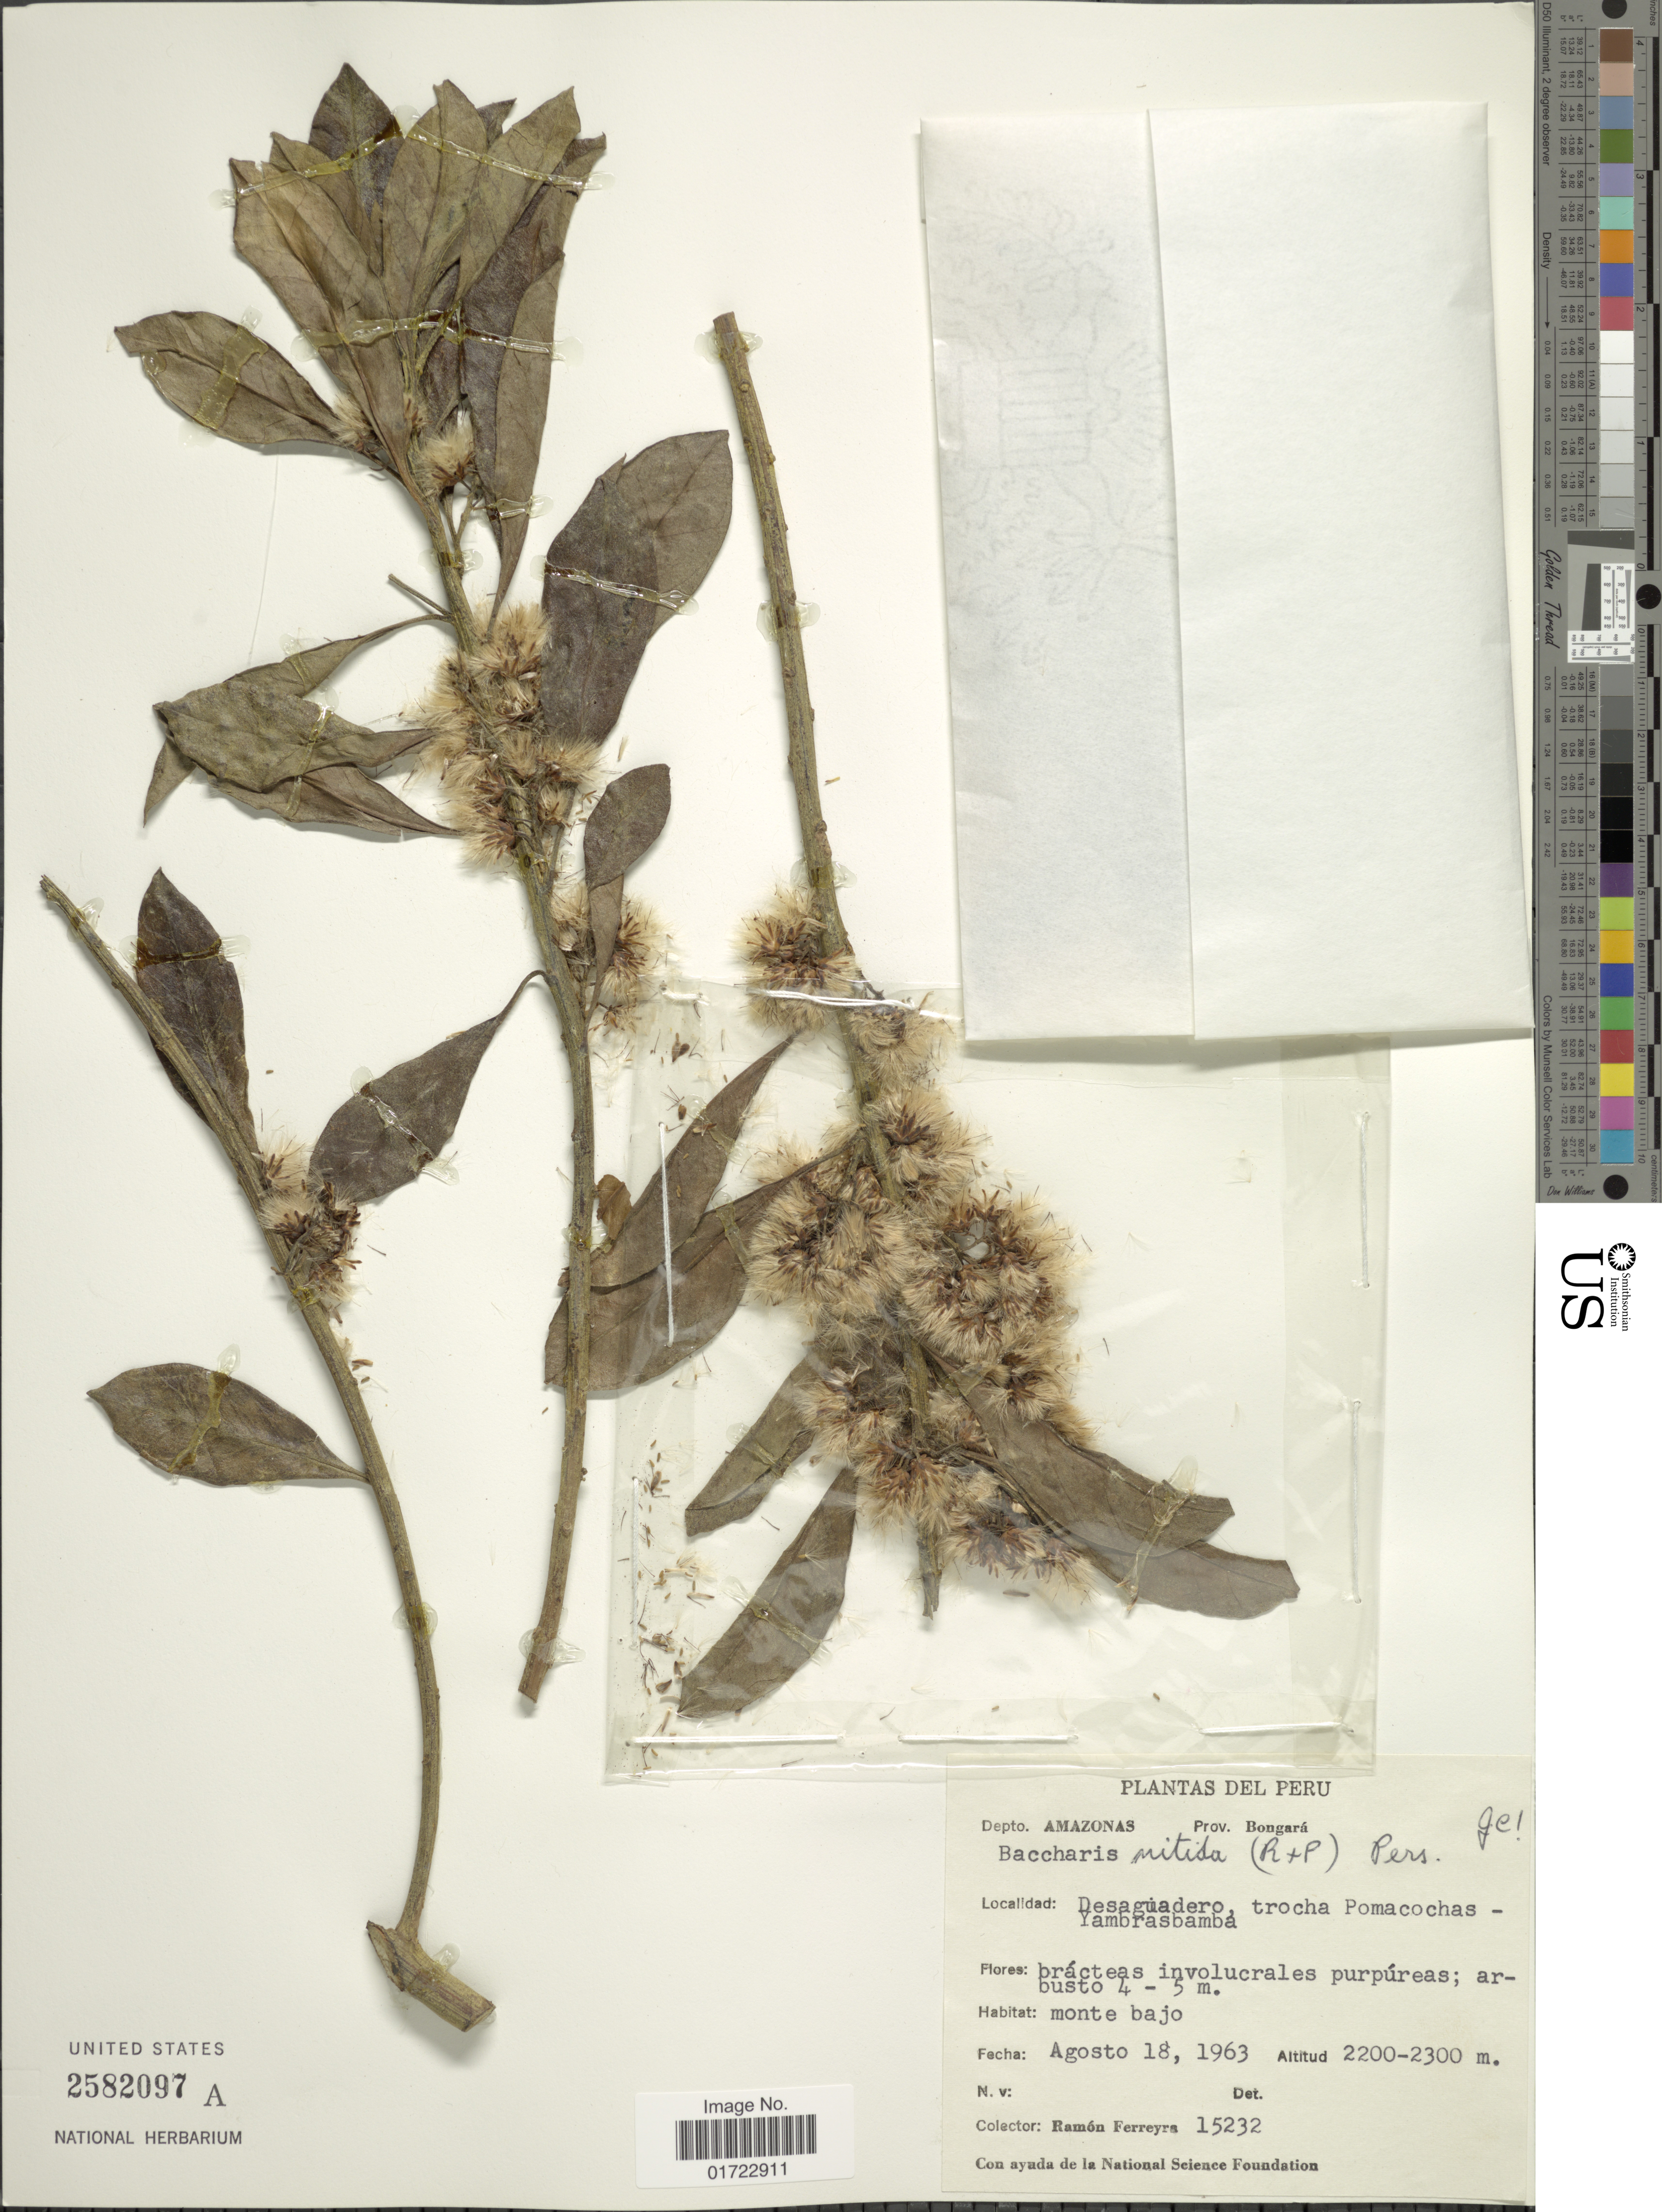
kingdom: Plantae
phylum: Tracheophyta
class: Magnoliopsida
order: Asterales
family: Asteraceae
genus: Baccharis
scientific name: Baccharis nitida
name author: (Ruiz & Pav.) Pers.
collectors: R. A. Ferreyra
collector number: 15232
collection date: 1963-08-18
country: Peru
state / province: Amazonas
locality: Prov. Bongará. Desaguadero, trocha Pomacochas - Yambrasbamba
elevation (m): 2200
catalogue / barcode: US 2582097A